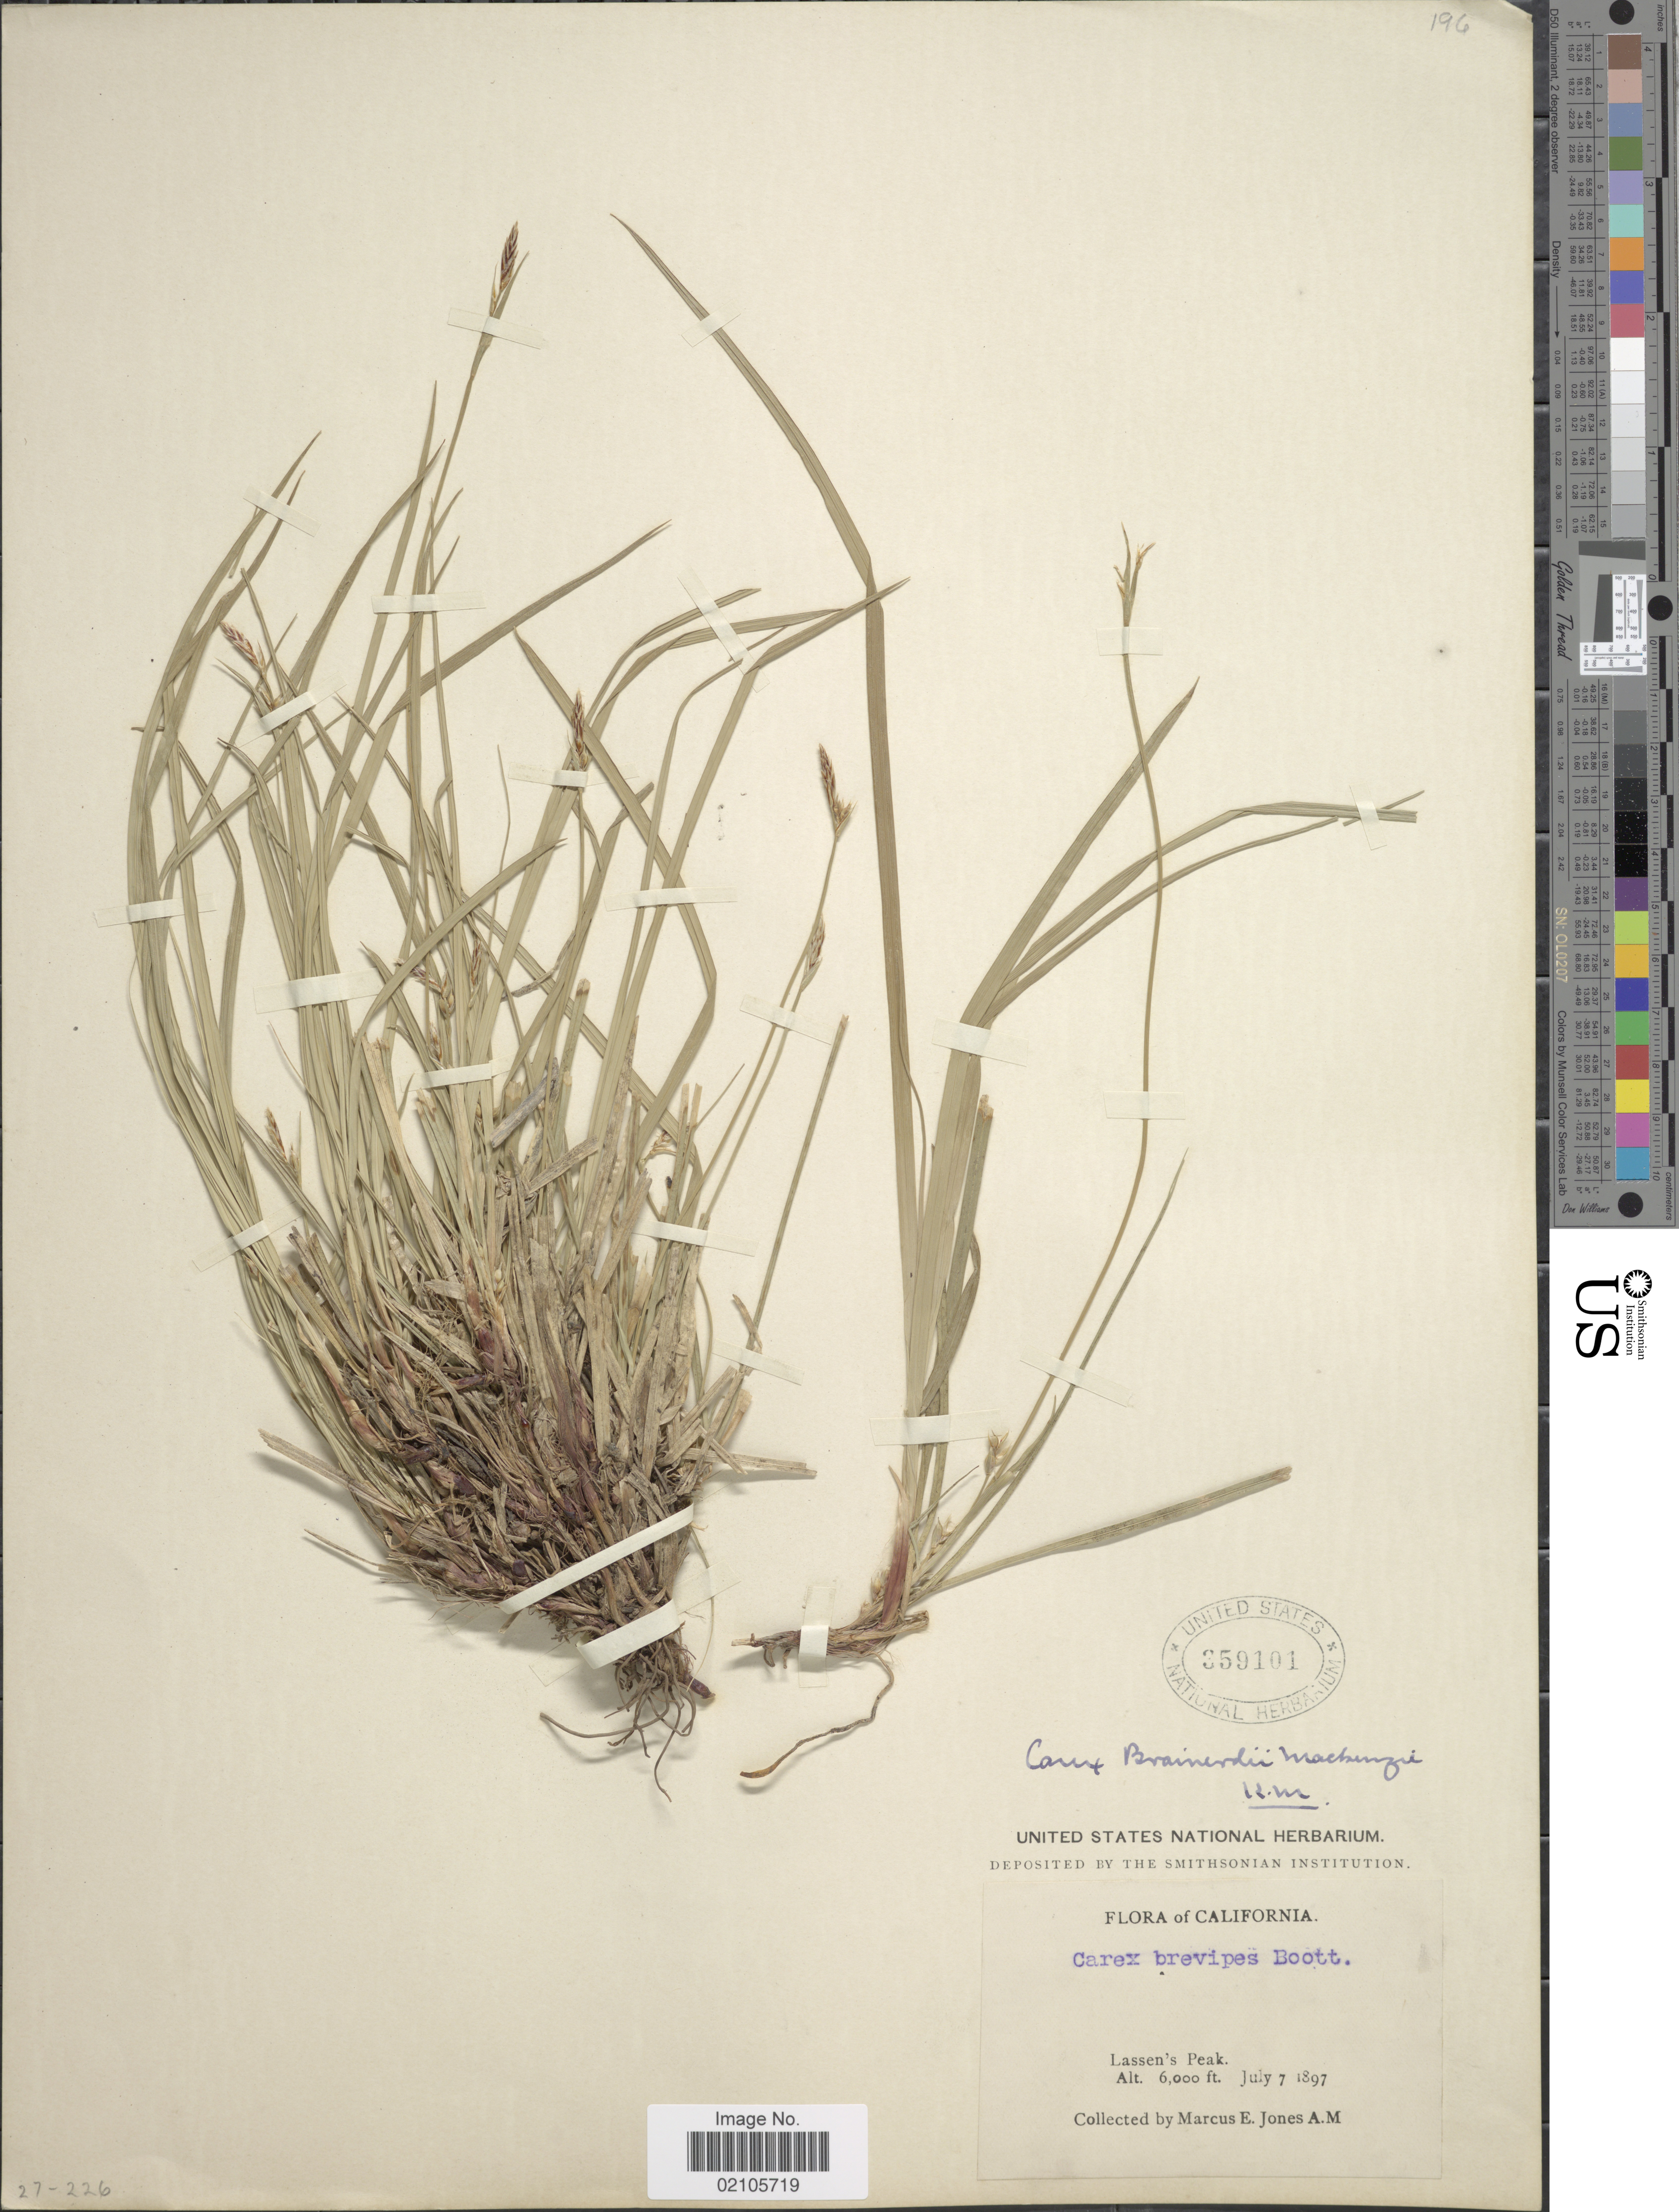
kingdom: Plantae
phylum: Tracheophyta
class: Liliopsida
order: Poales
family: Cyperaceae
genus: Carex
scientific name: Carex brainerdii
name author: Mack.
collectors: M. E. Jones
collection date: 1897-07-07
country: United States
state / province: California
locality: Lassen's Peak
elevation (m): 1829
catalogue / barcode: US 359101